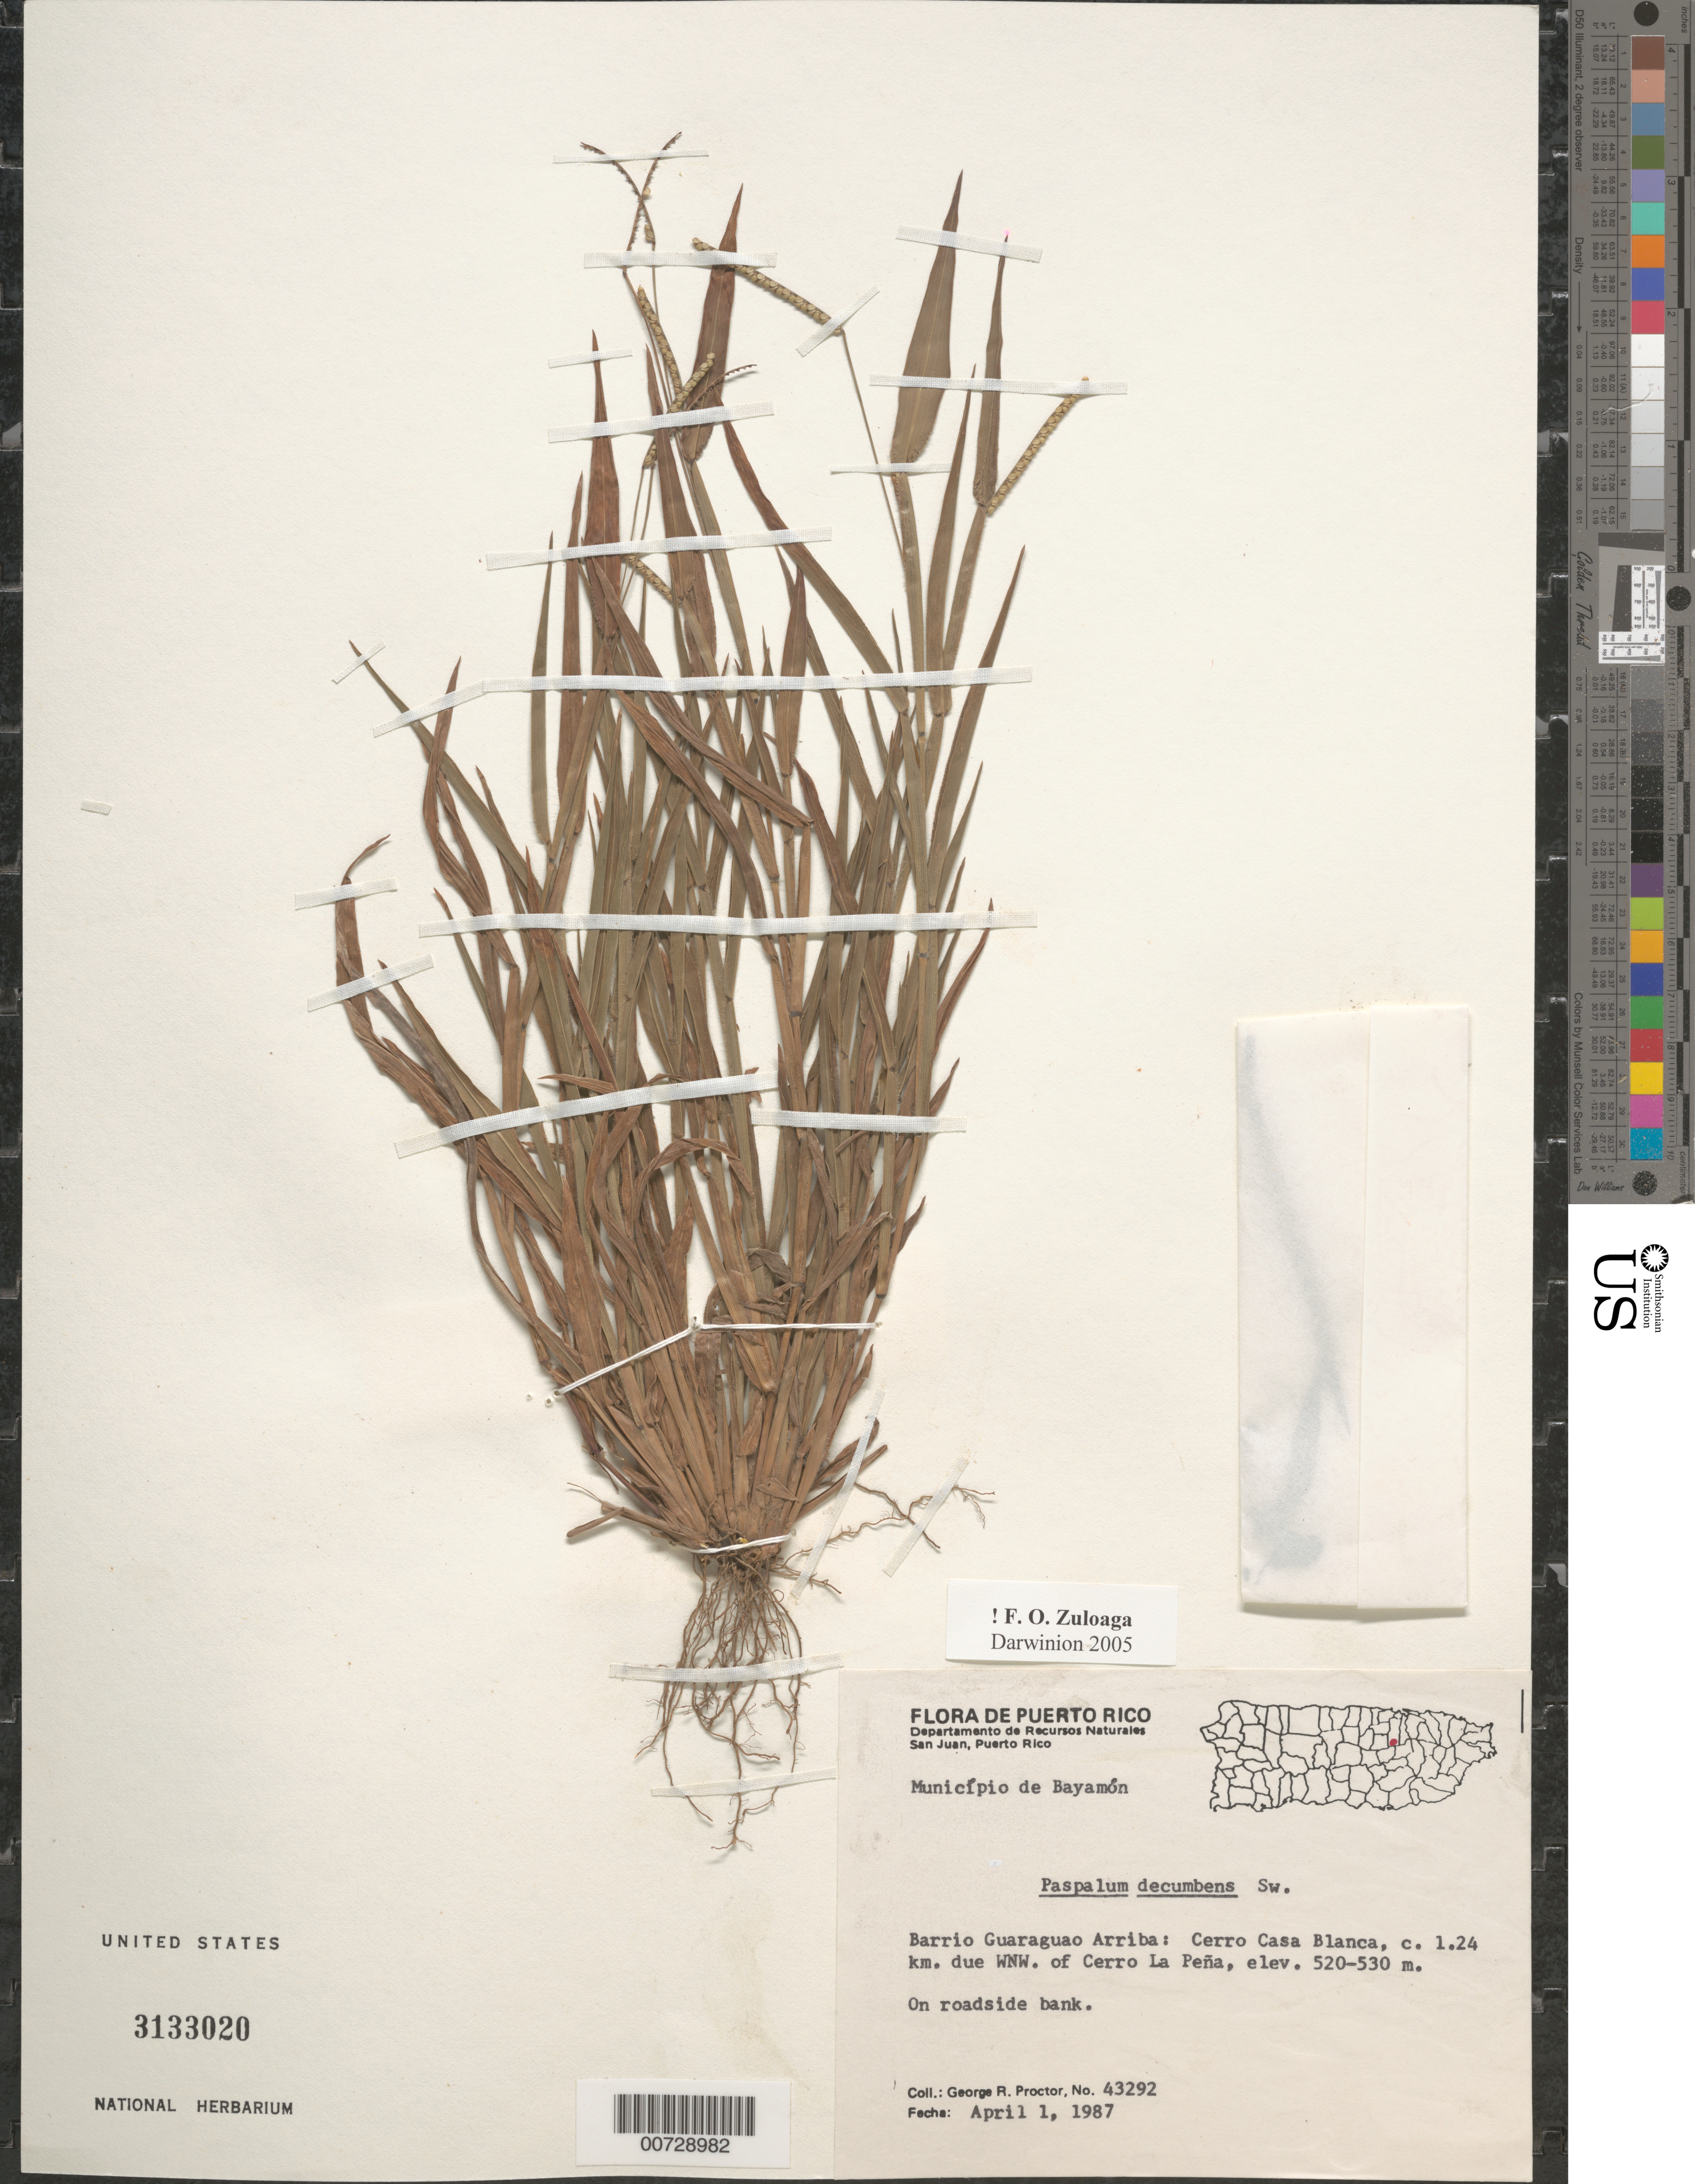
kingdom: Plantae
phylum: Tracheophyta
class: Liliopsida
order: Poales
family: Poaceae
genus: Paspalum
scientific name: Paspalum decumbens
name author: Sw.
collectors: G. R. Proctor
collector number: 43292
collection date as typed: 01 Apr 1987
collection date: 1987-04-01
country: Puerto Rico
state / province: Bayamón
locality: Barrio Guaraguao Arriba: Cerro Casa Blanca, c. 1.24 km due WNW of Cerro La Peña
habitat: On roadside bank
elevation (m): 520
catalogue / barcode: US 3133020